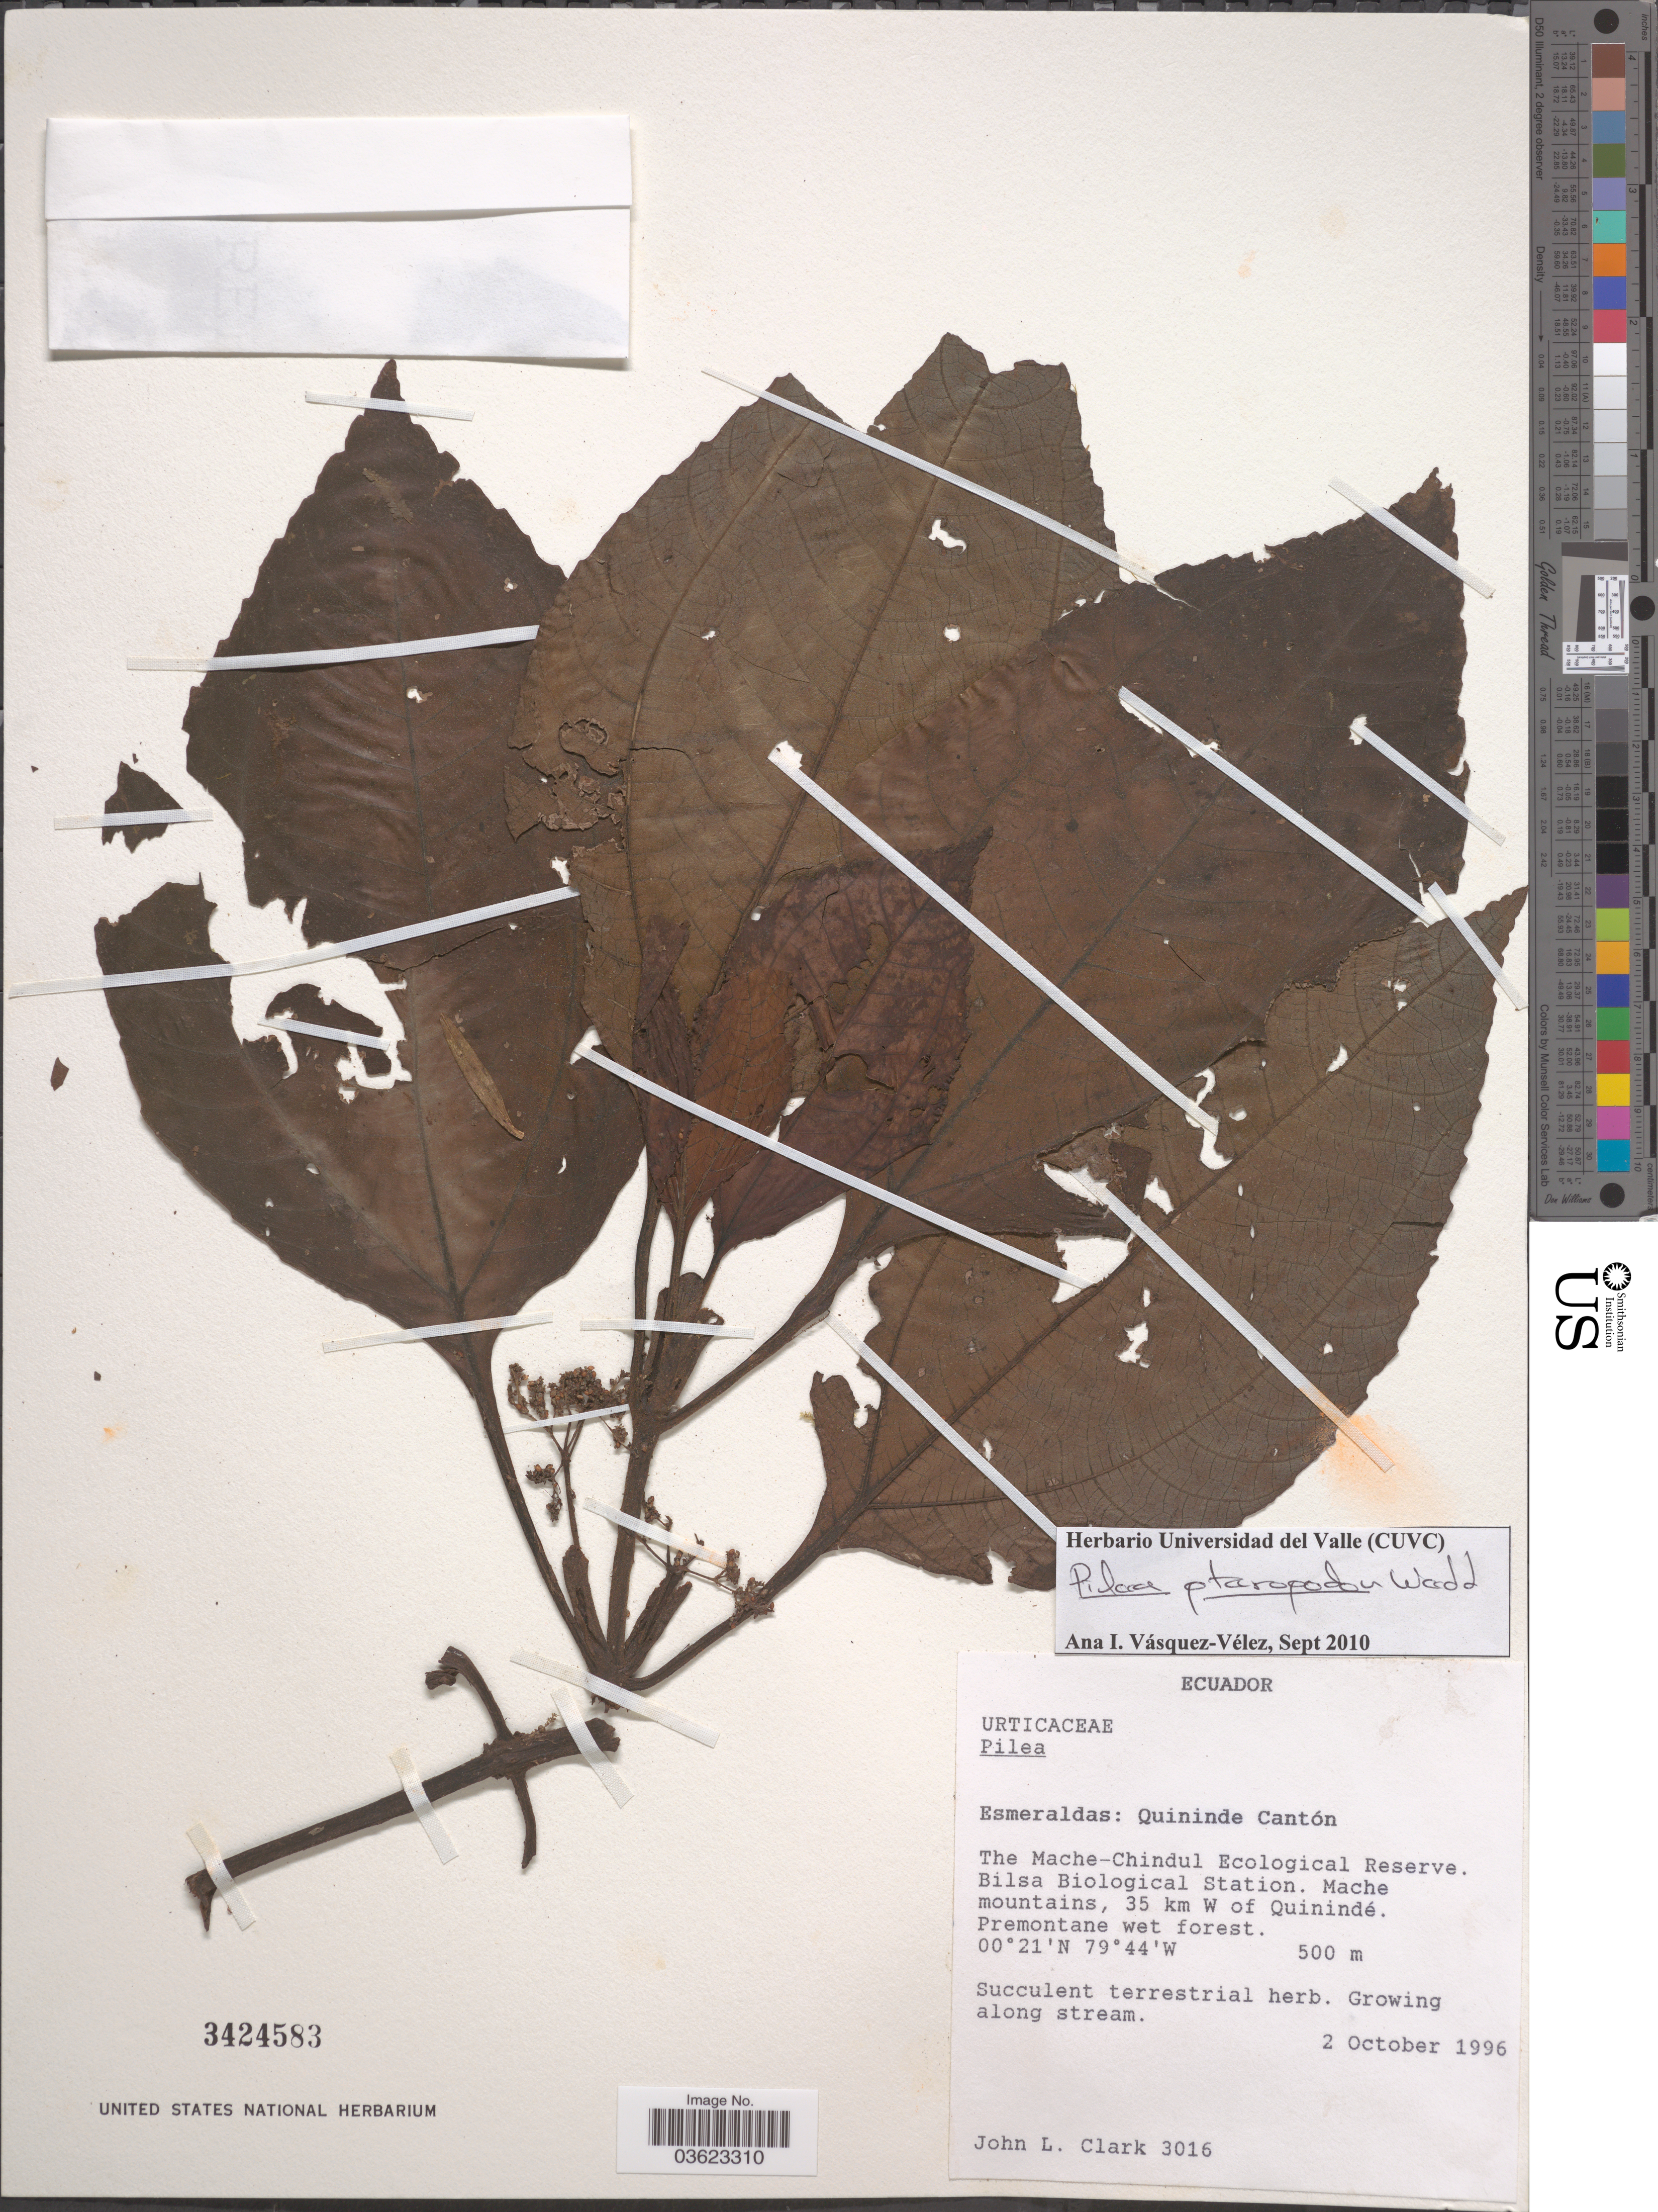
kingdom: Plantae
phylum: Tracheophyta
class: Magnoliopsida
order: Rosales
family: Urticaceae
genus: Pilea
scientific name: Pilea pteropodon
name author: Wedd.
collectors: J. L. Clark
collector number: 3016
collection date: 1996-10-02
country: Ecuador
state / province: Esmeraldas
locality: Quininde Cantón. The Mache-Chindul Ecological Reserve. Bilsa Biological Station. Mache mountains, 35 km W of Quinindé.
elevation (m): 500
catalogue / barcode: US 3424583